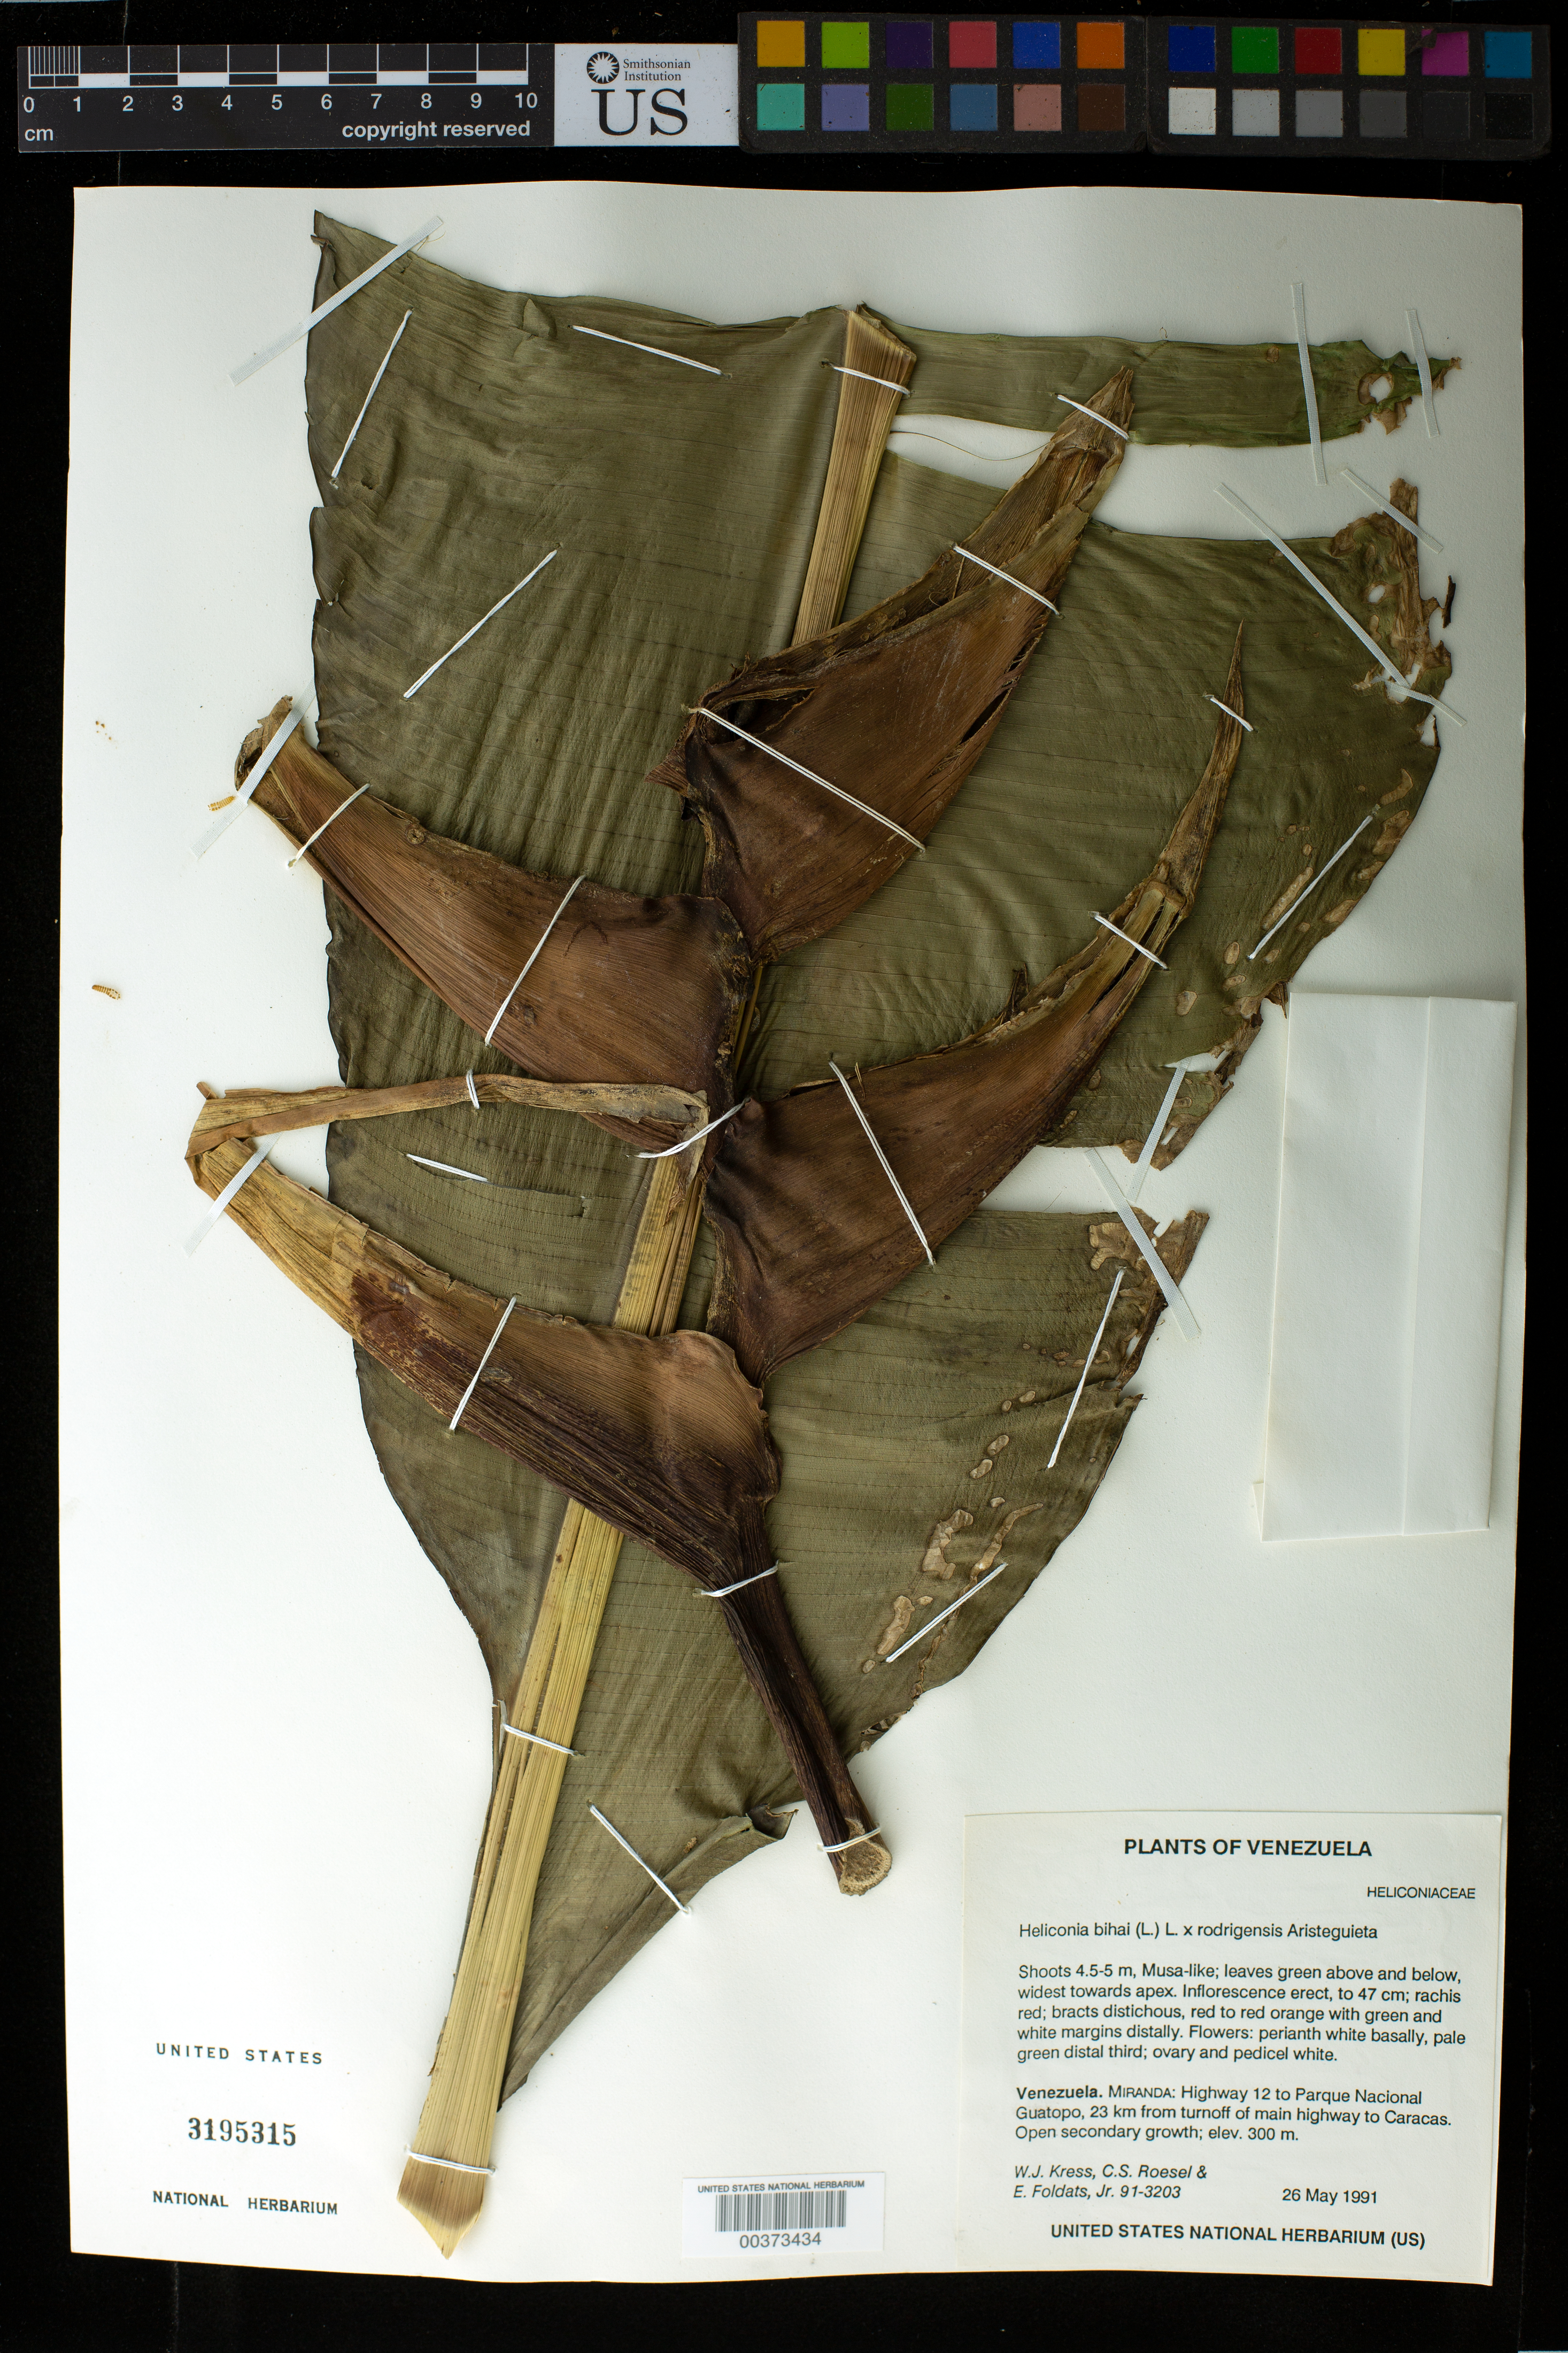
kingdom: Plantae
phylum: Tracheophyta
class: Liliopsida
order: Zingiberales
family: Heliconiaceae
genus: Heliconia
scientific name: Heliconia bihai x H. rodriguensis Aristeg.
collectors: W. J. Kress, C. S. Roesel & E. Foldats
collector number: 91-3203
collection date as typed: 26 May 1991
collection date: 1991-05-26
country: Venezuela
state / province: Miranda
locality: Hwy 12 to parque nacional guatopo, 23 km from turnoff of main hwy to caracas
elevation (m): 300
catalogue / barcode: US 3195315